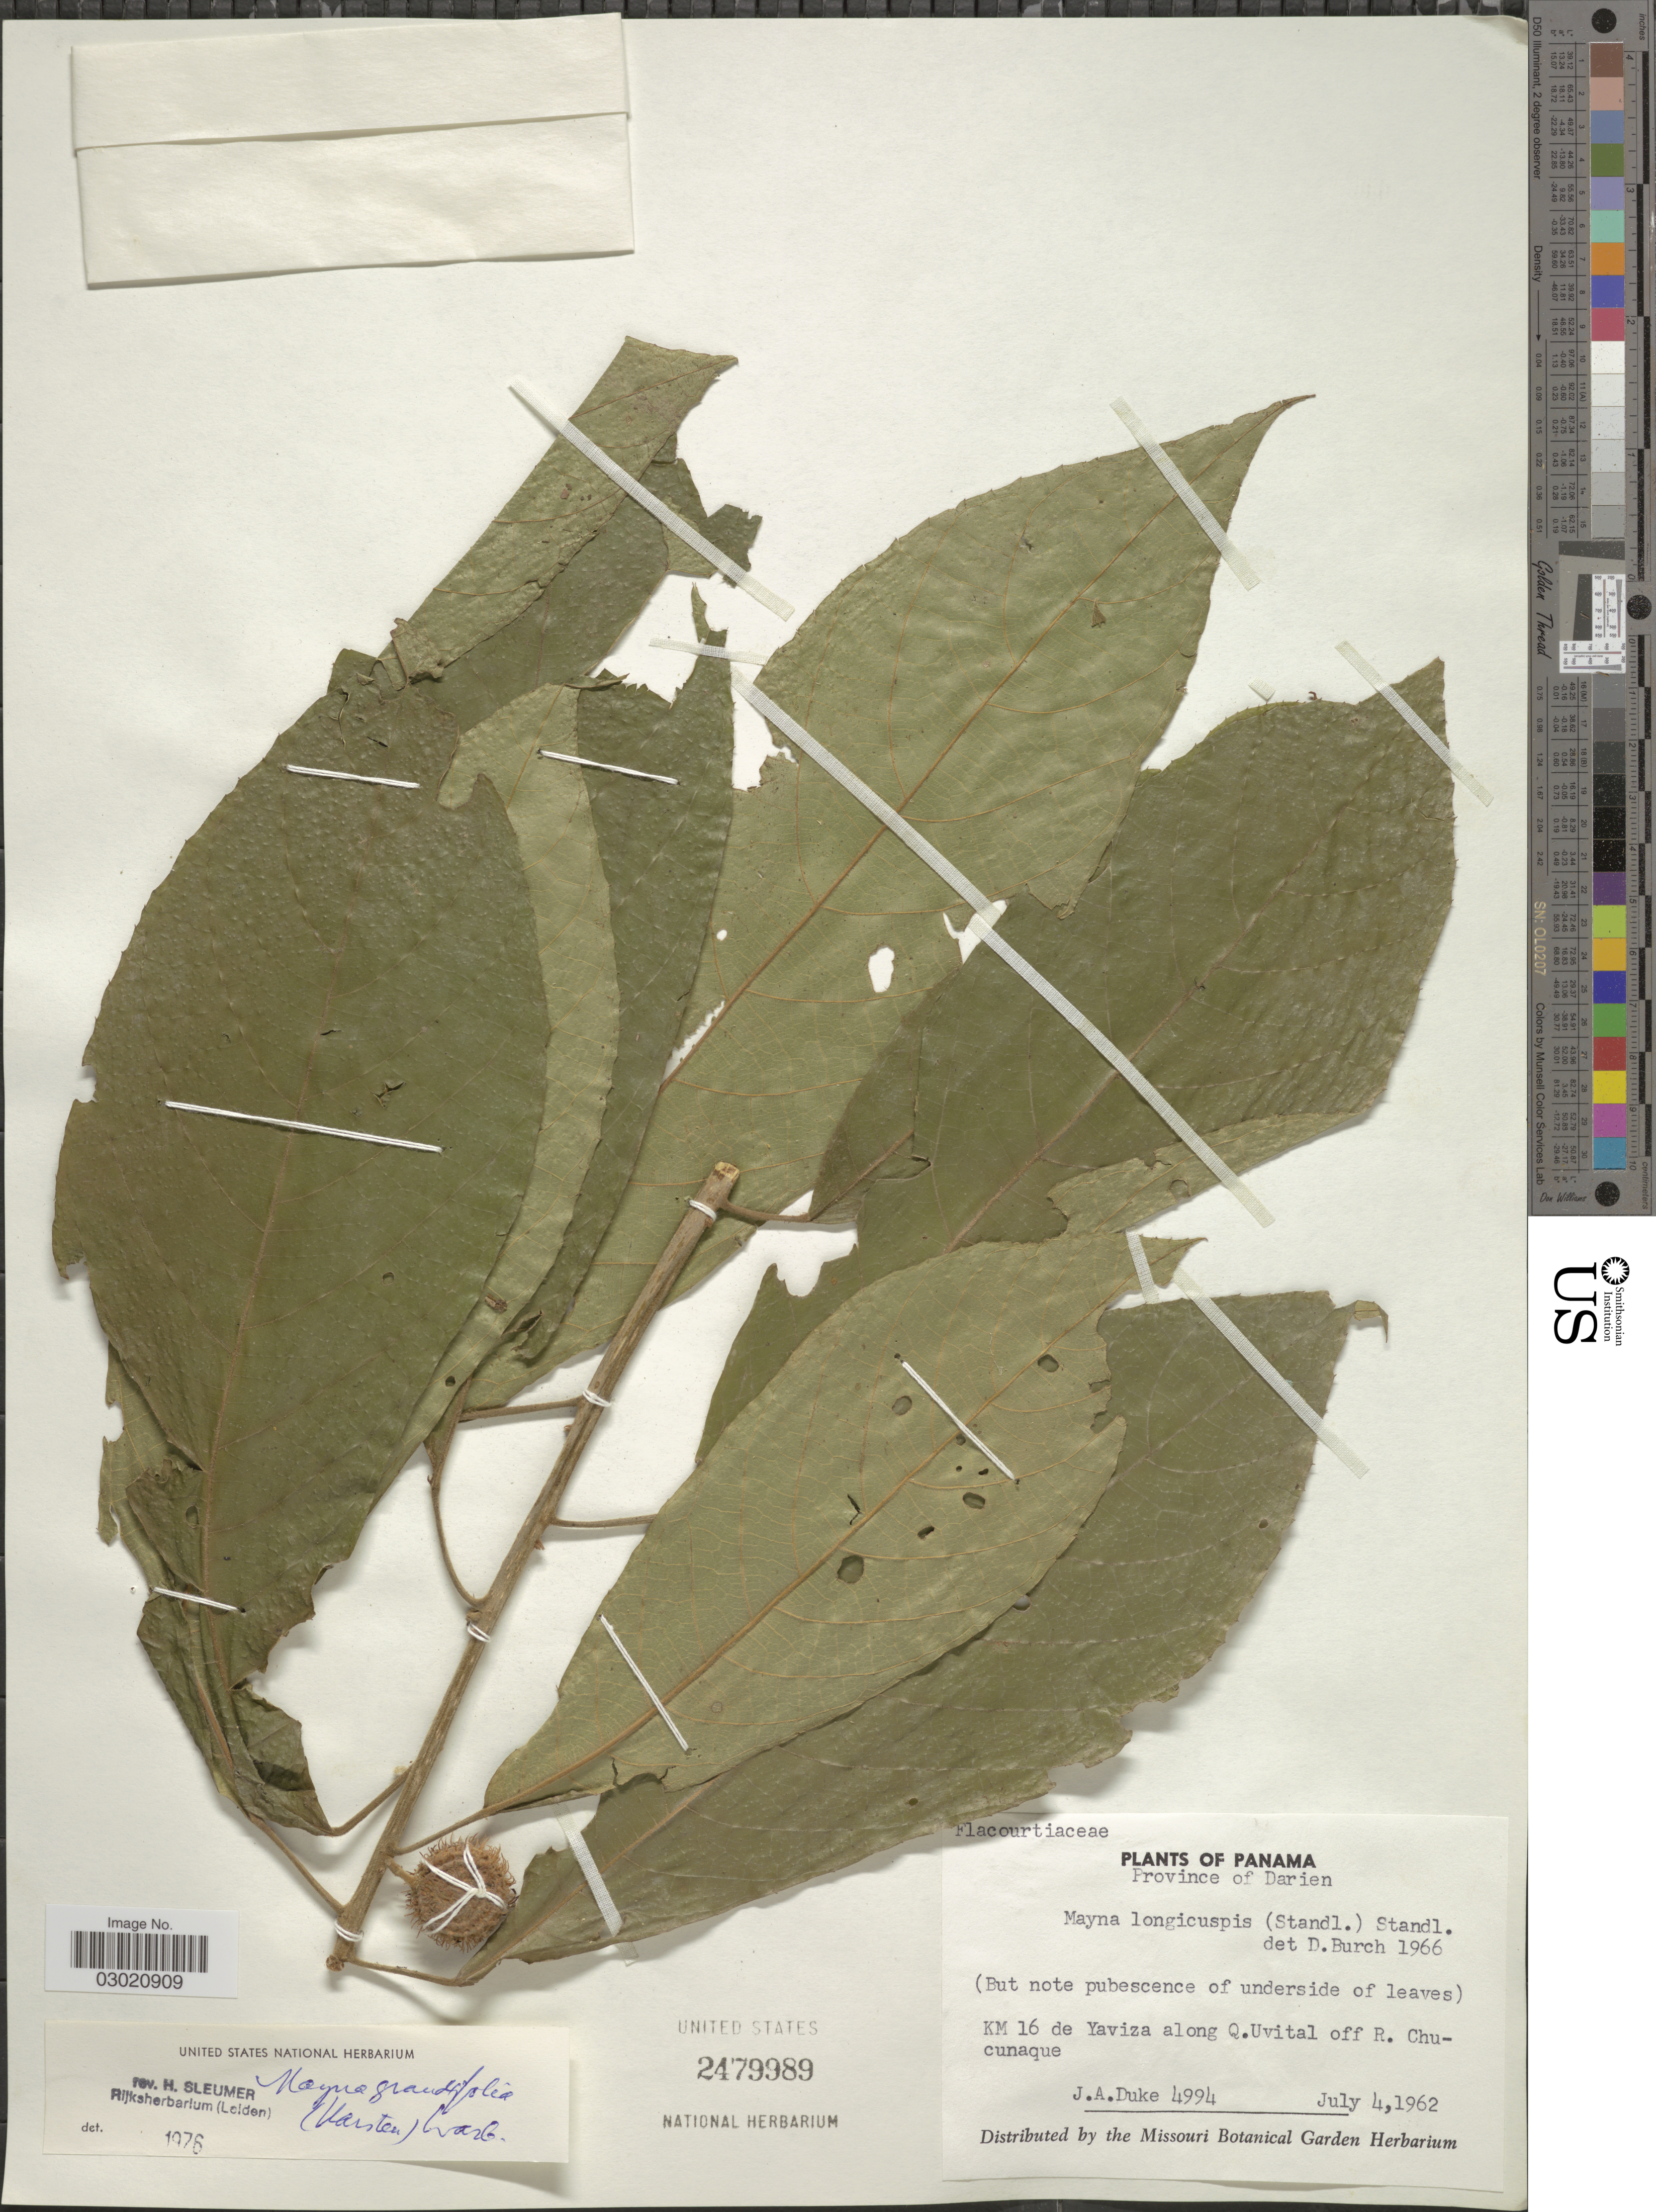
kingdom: Plantae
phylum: Tracheophyta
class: Magnoliopsida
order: Malpighiales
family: Achariaceae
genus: Mayna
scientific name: Mayna odorata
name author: Aubl.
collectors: J. A. Duke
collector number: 4994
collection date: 1962-07-04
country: Panama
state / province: Darién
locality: KM 16 de Yaviza along Q. Uvital off R. Chucunaque.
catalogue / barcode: US 2479989